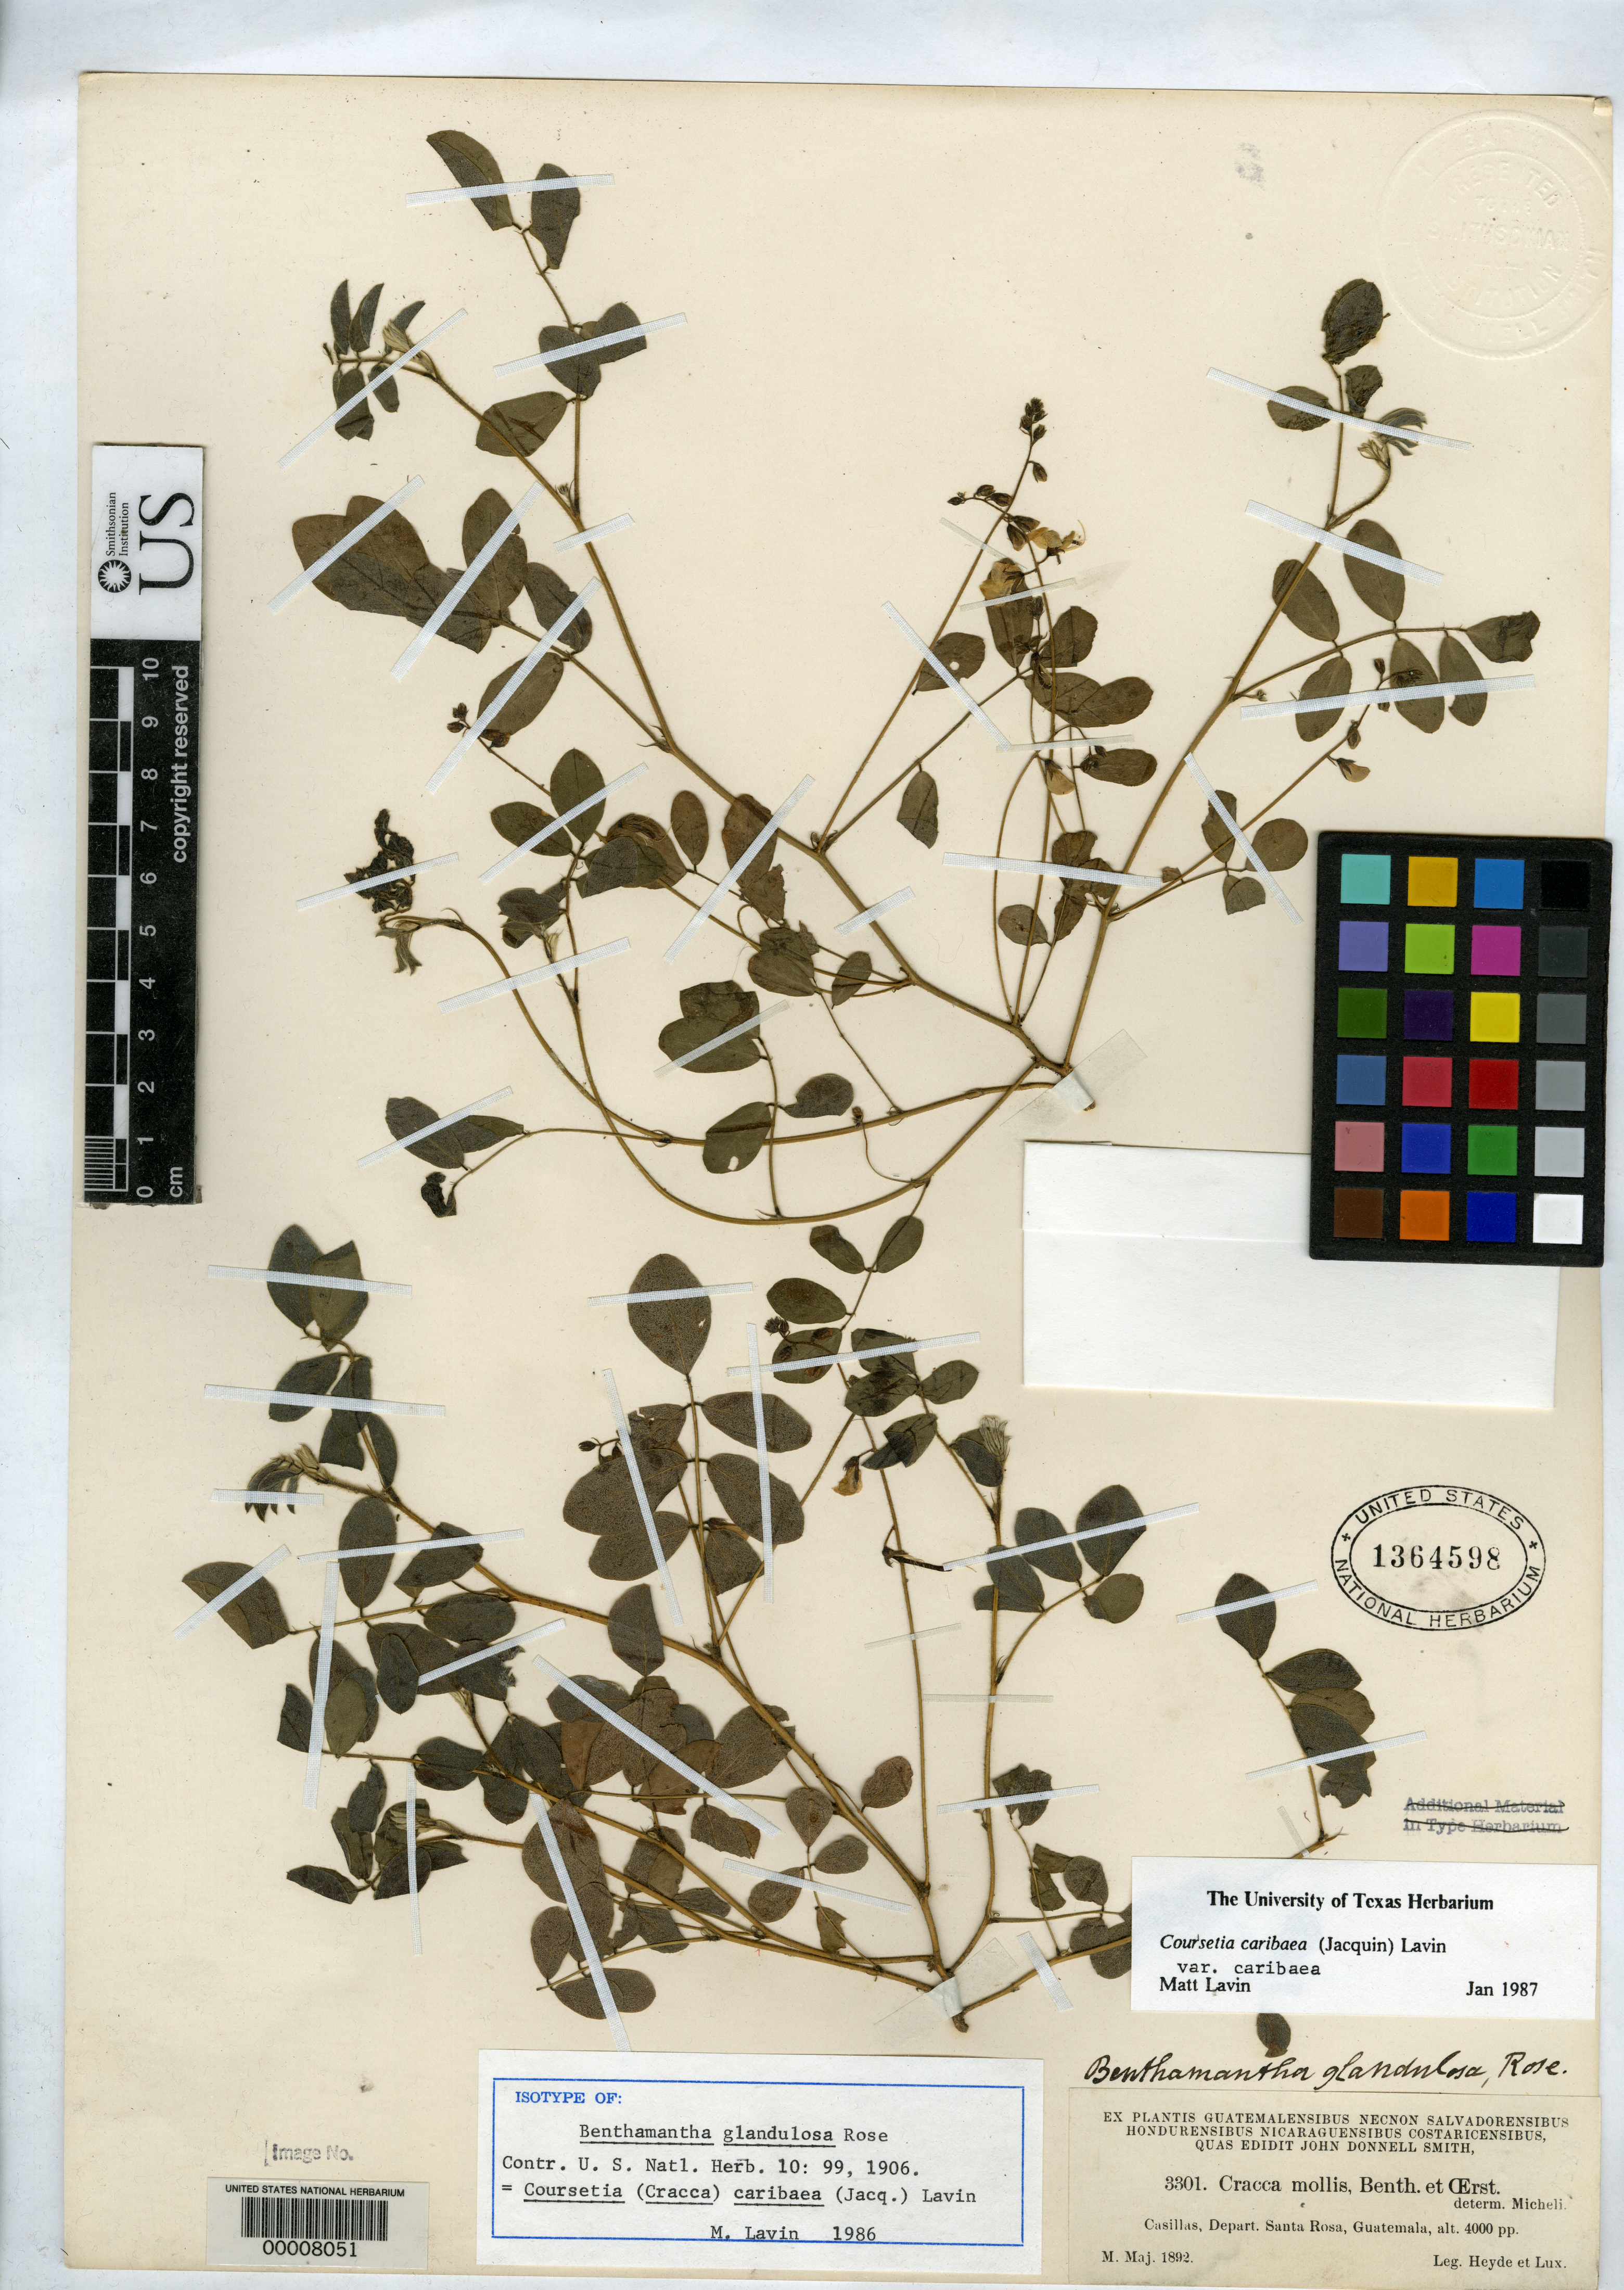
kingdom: Plantae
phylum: Tracheophyta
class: Magnoliopsida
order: Fabales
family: Fabaceae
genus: Benthamantha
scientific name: Benthamantha glandulosa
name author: Rose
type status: Isotype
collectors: E. T. Heyde & E. Lux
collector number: J.D.S. 3301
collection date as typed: May 1892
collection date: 1892-05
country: Guatemala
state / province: Santa Rosa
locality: Casillas, Depart. Santa Rosa.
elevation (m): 1219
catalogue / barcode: US 1364598